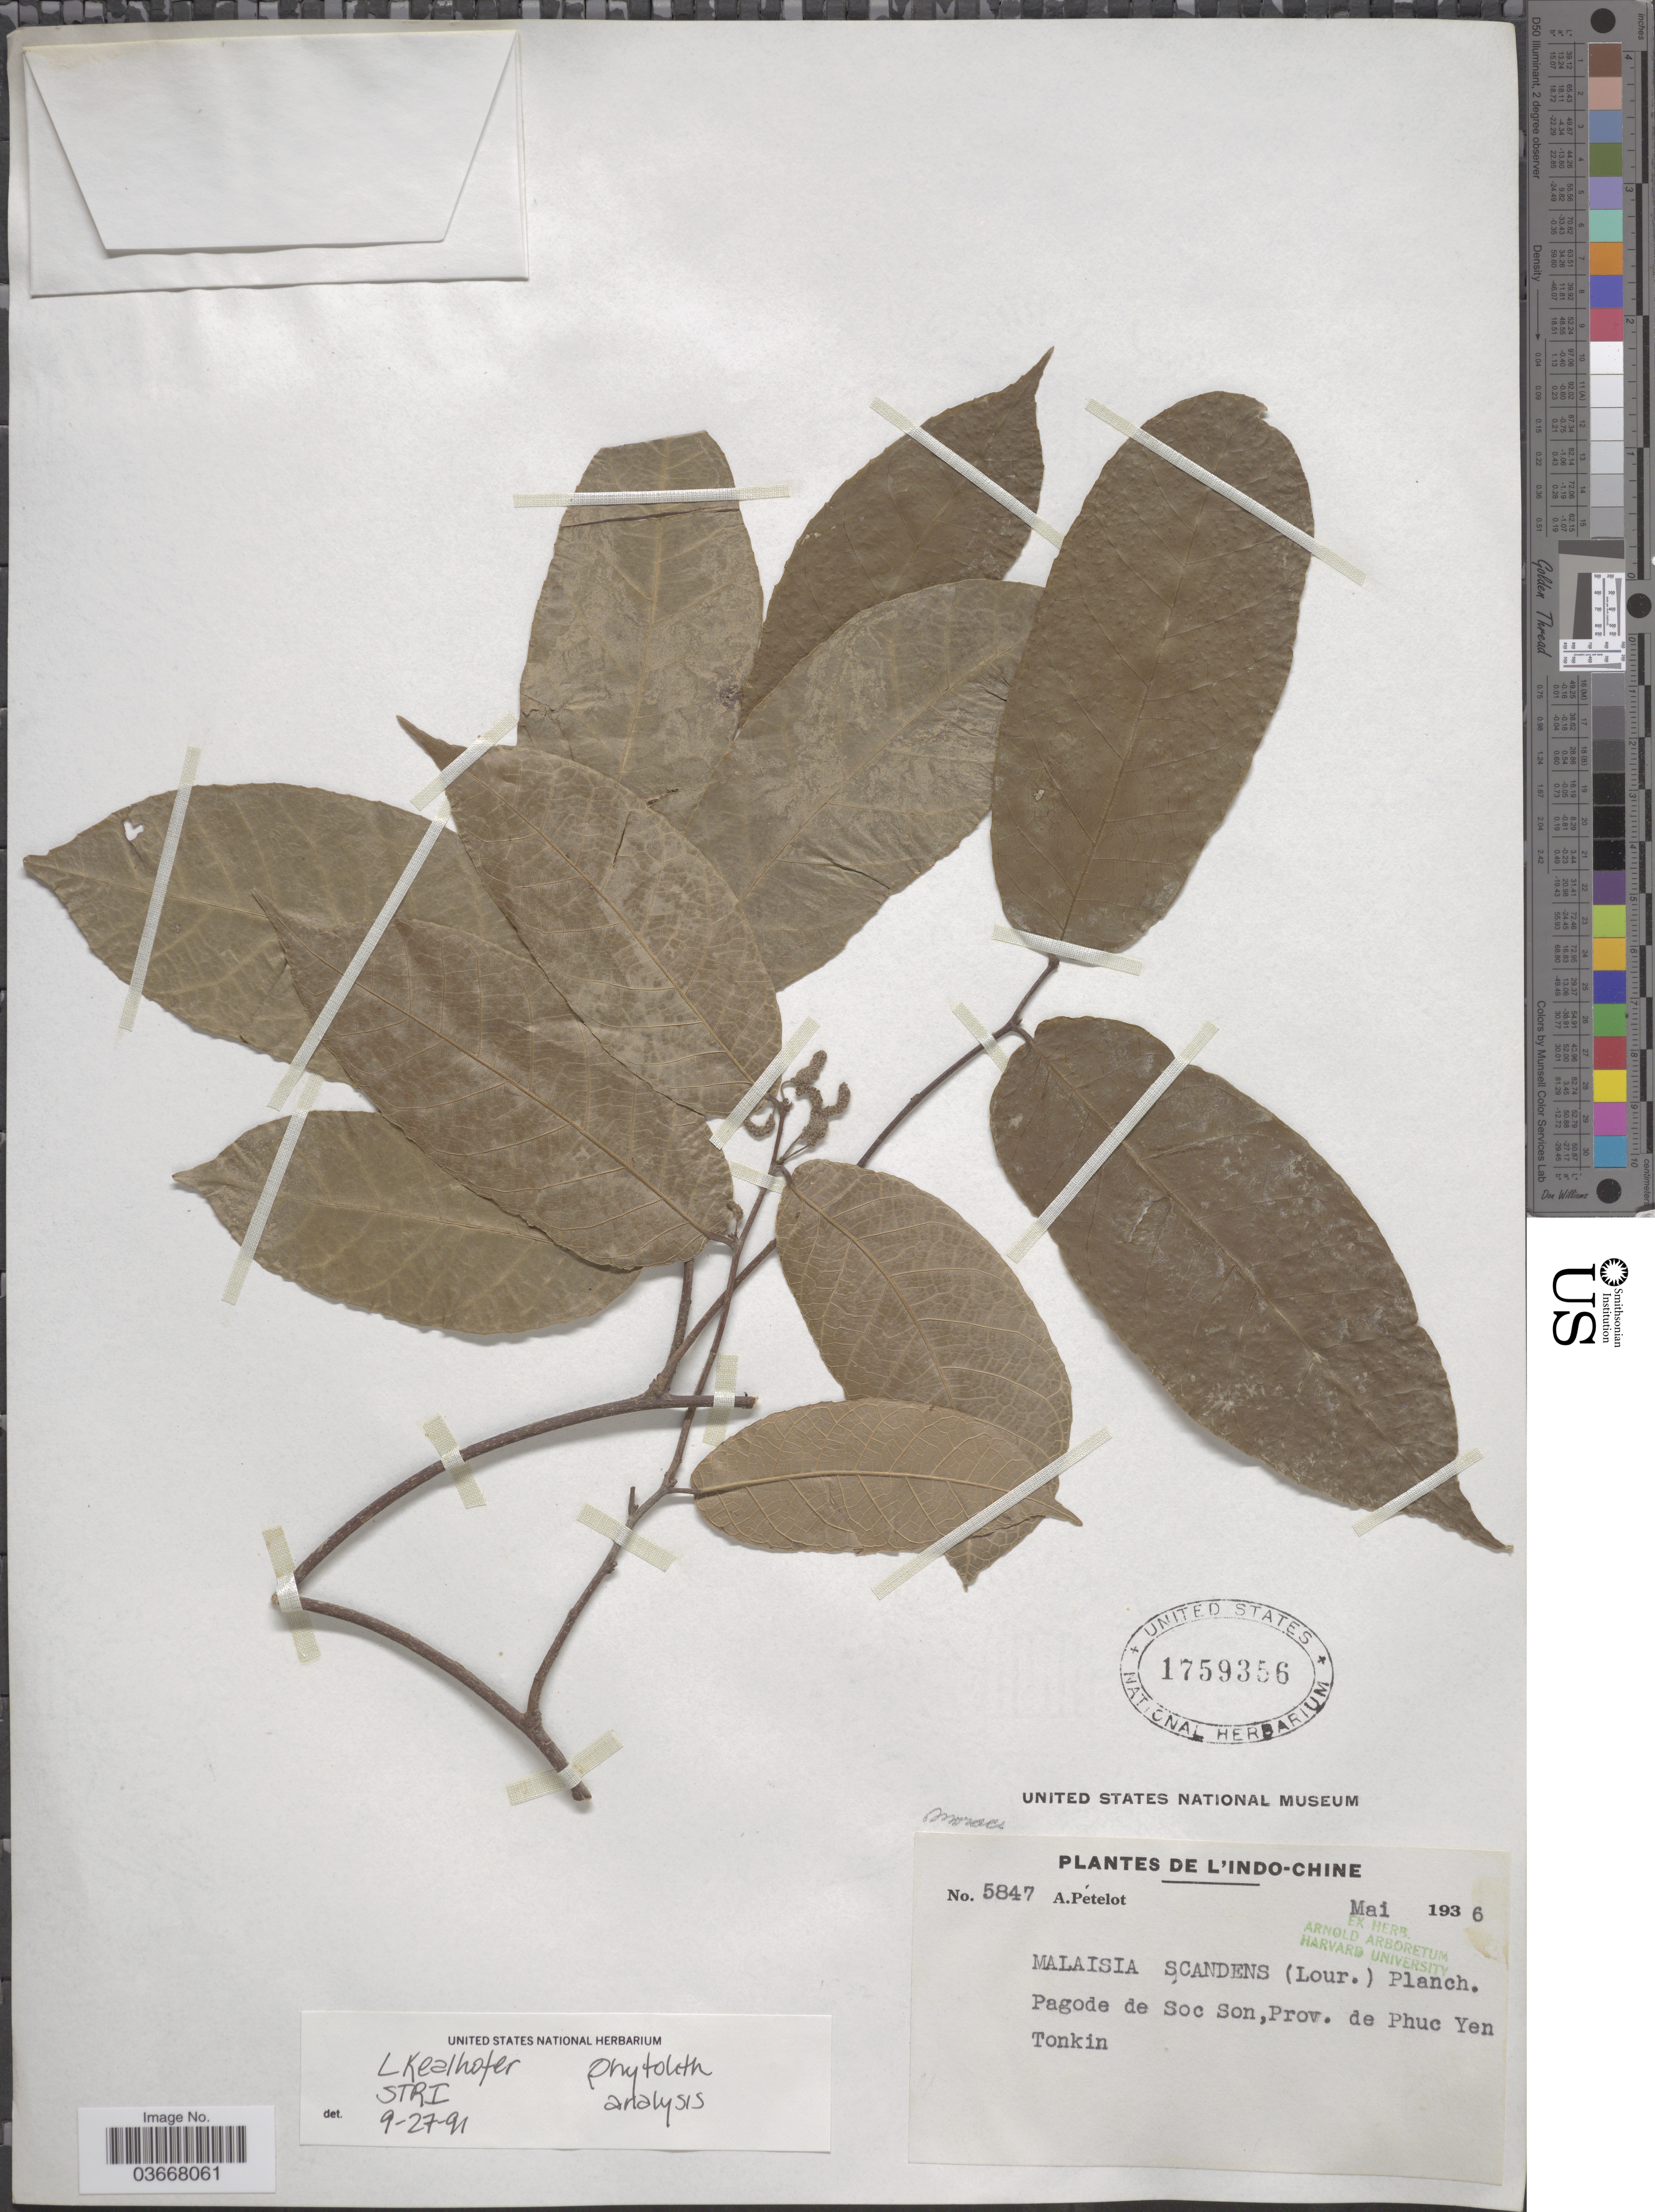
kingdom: Plantae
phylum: Tracheophyta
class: Magnoliopsida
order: Rosales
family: Moraceae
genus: Malaisia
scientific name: Malaisia scandens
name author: (Lour.) Planch.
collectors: A. Petelot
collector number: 5847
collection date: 1936-05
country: Vietnam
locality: Indo-Chine. Pagode de Soc Son, Prov. de Phuc Yen. Tonkin.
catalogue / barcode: US 1759356